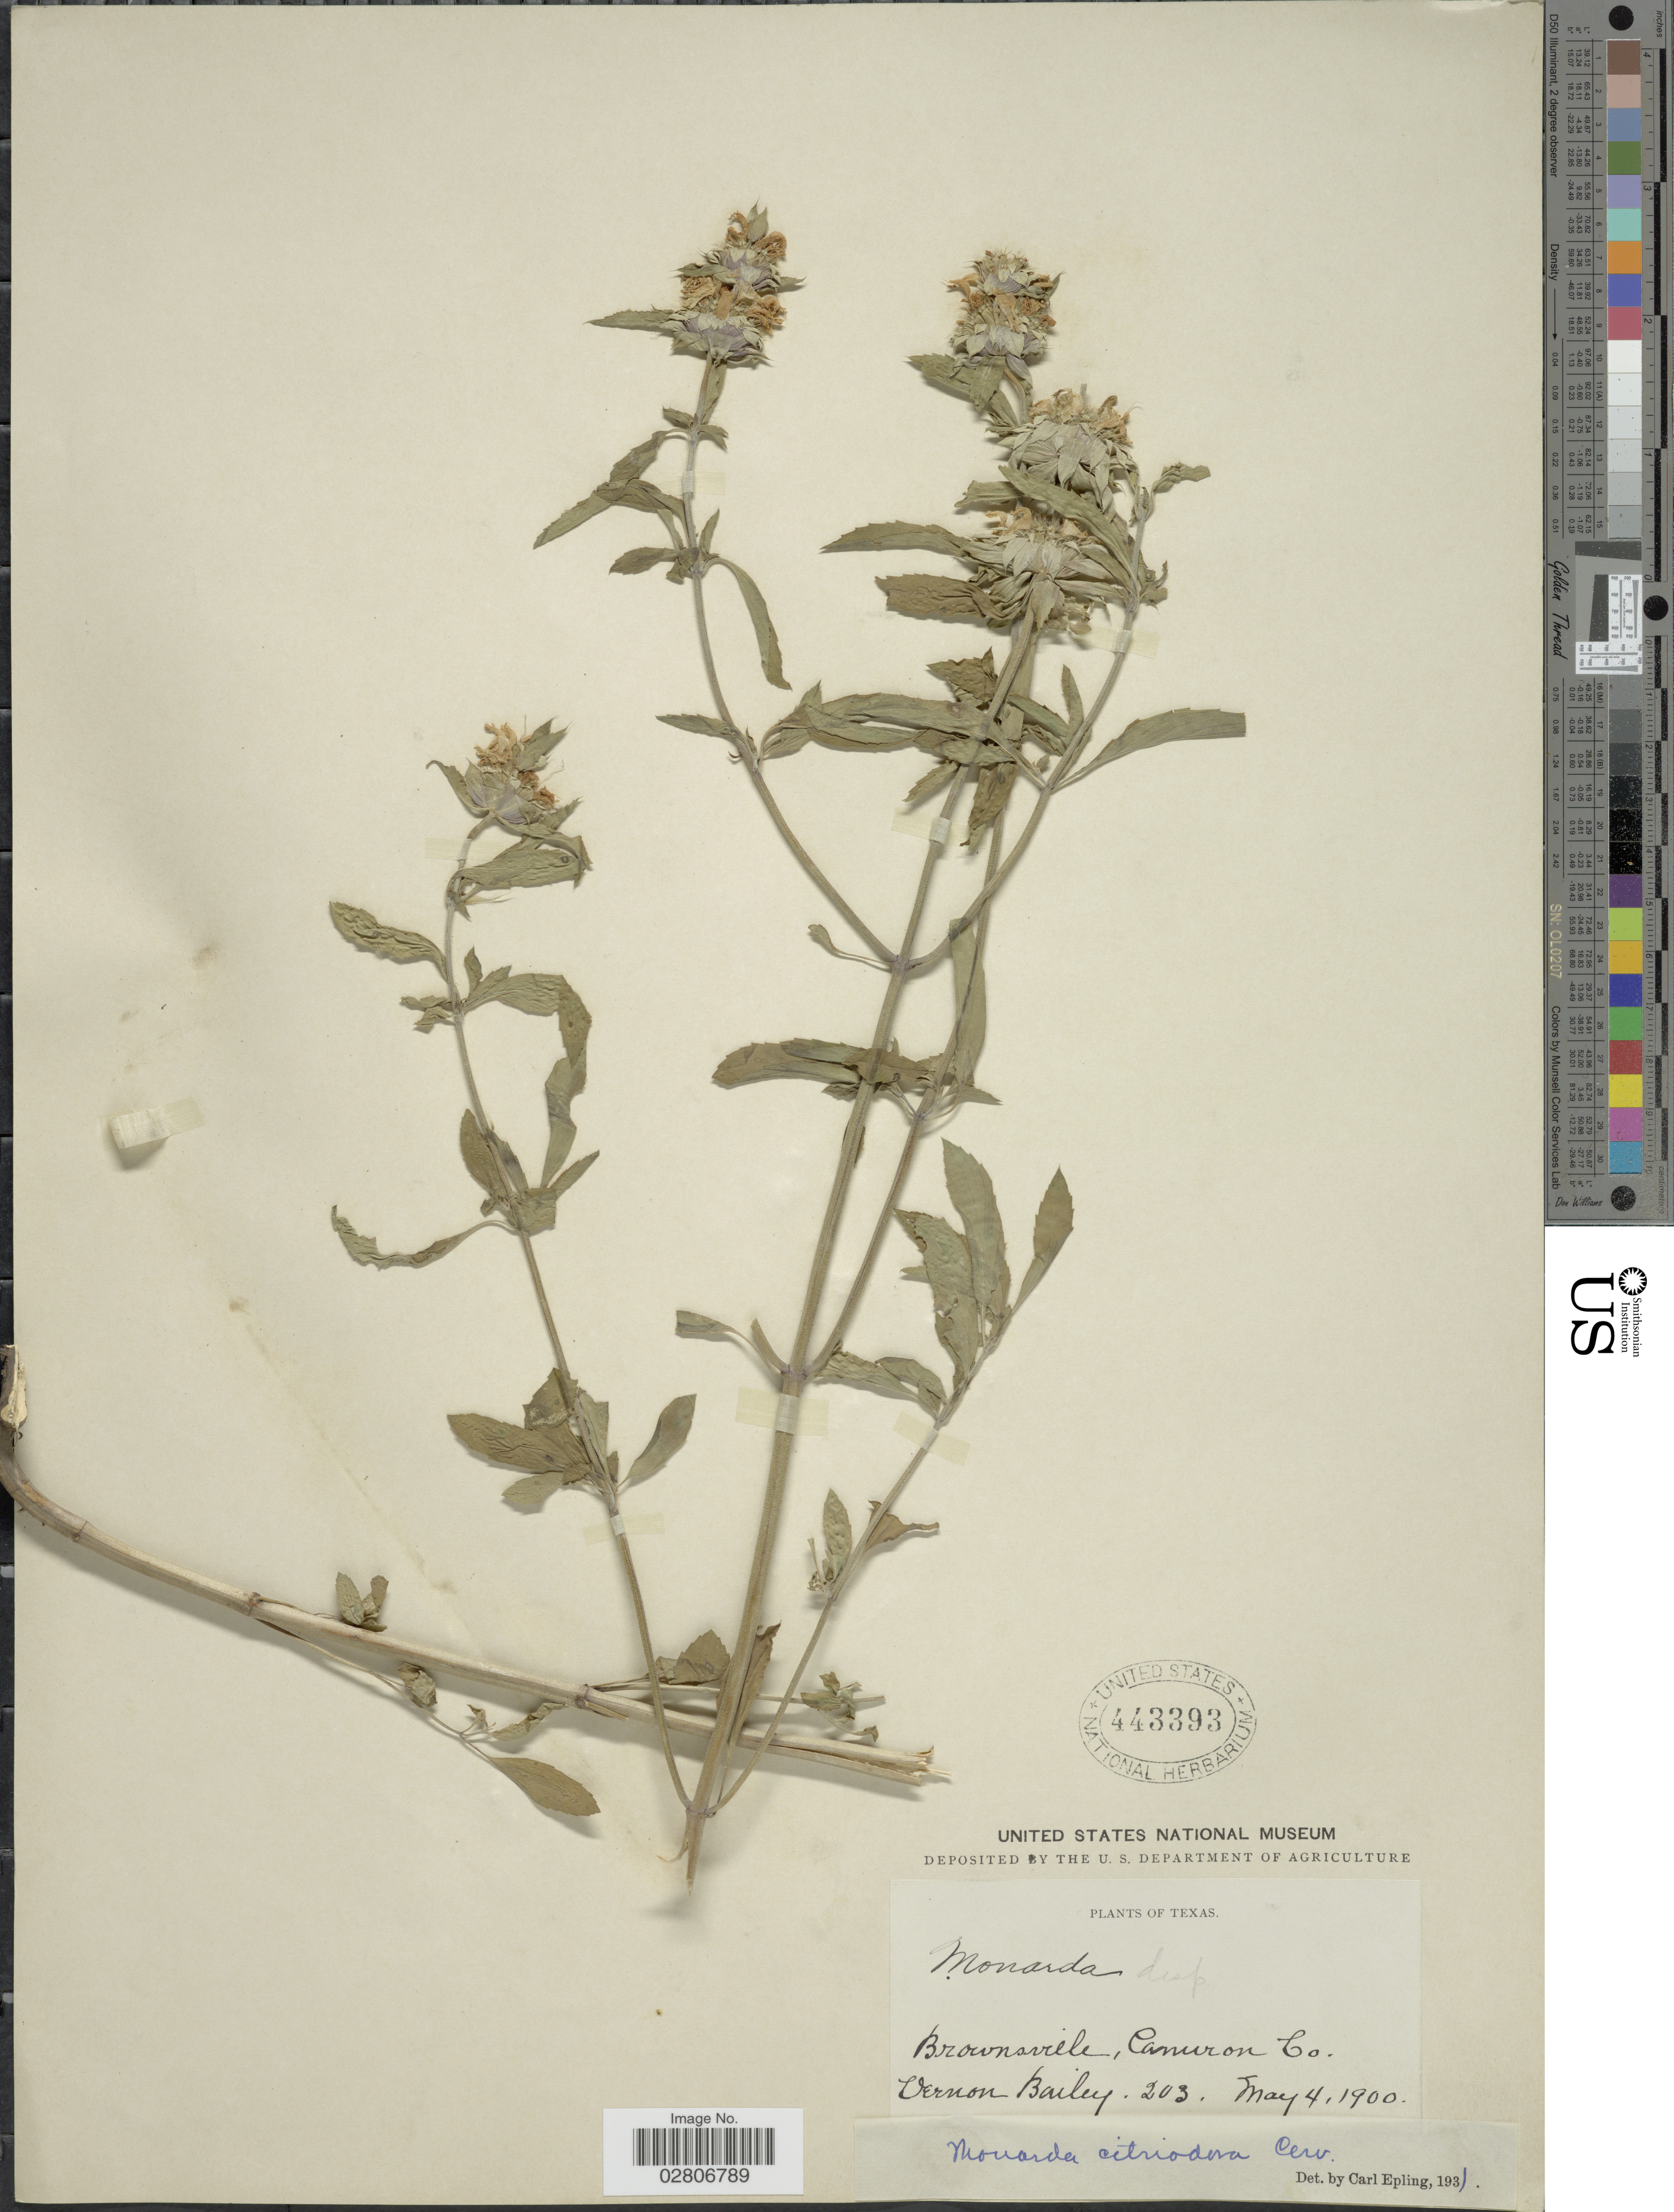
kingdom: Plantae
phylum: Tracheophyta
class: Magnoliopsida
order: Lamiales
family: Lamiaceae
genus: Monarda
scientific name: Monarda citriodora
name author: Cerv. ex Lag.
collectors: V. O. Bailey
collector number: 203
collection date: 1900-05-04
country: United States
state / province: Texas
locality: Brownsville, Cameron Co.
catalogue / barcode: US 443393